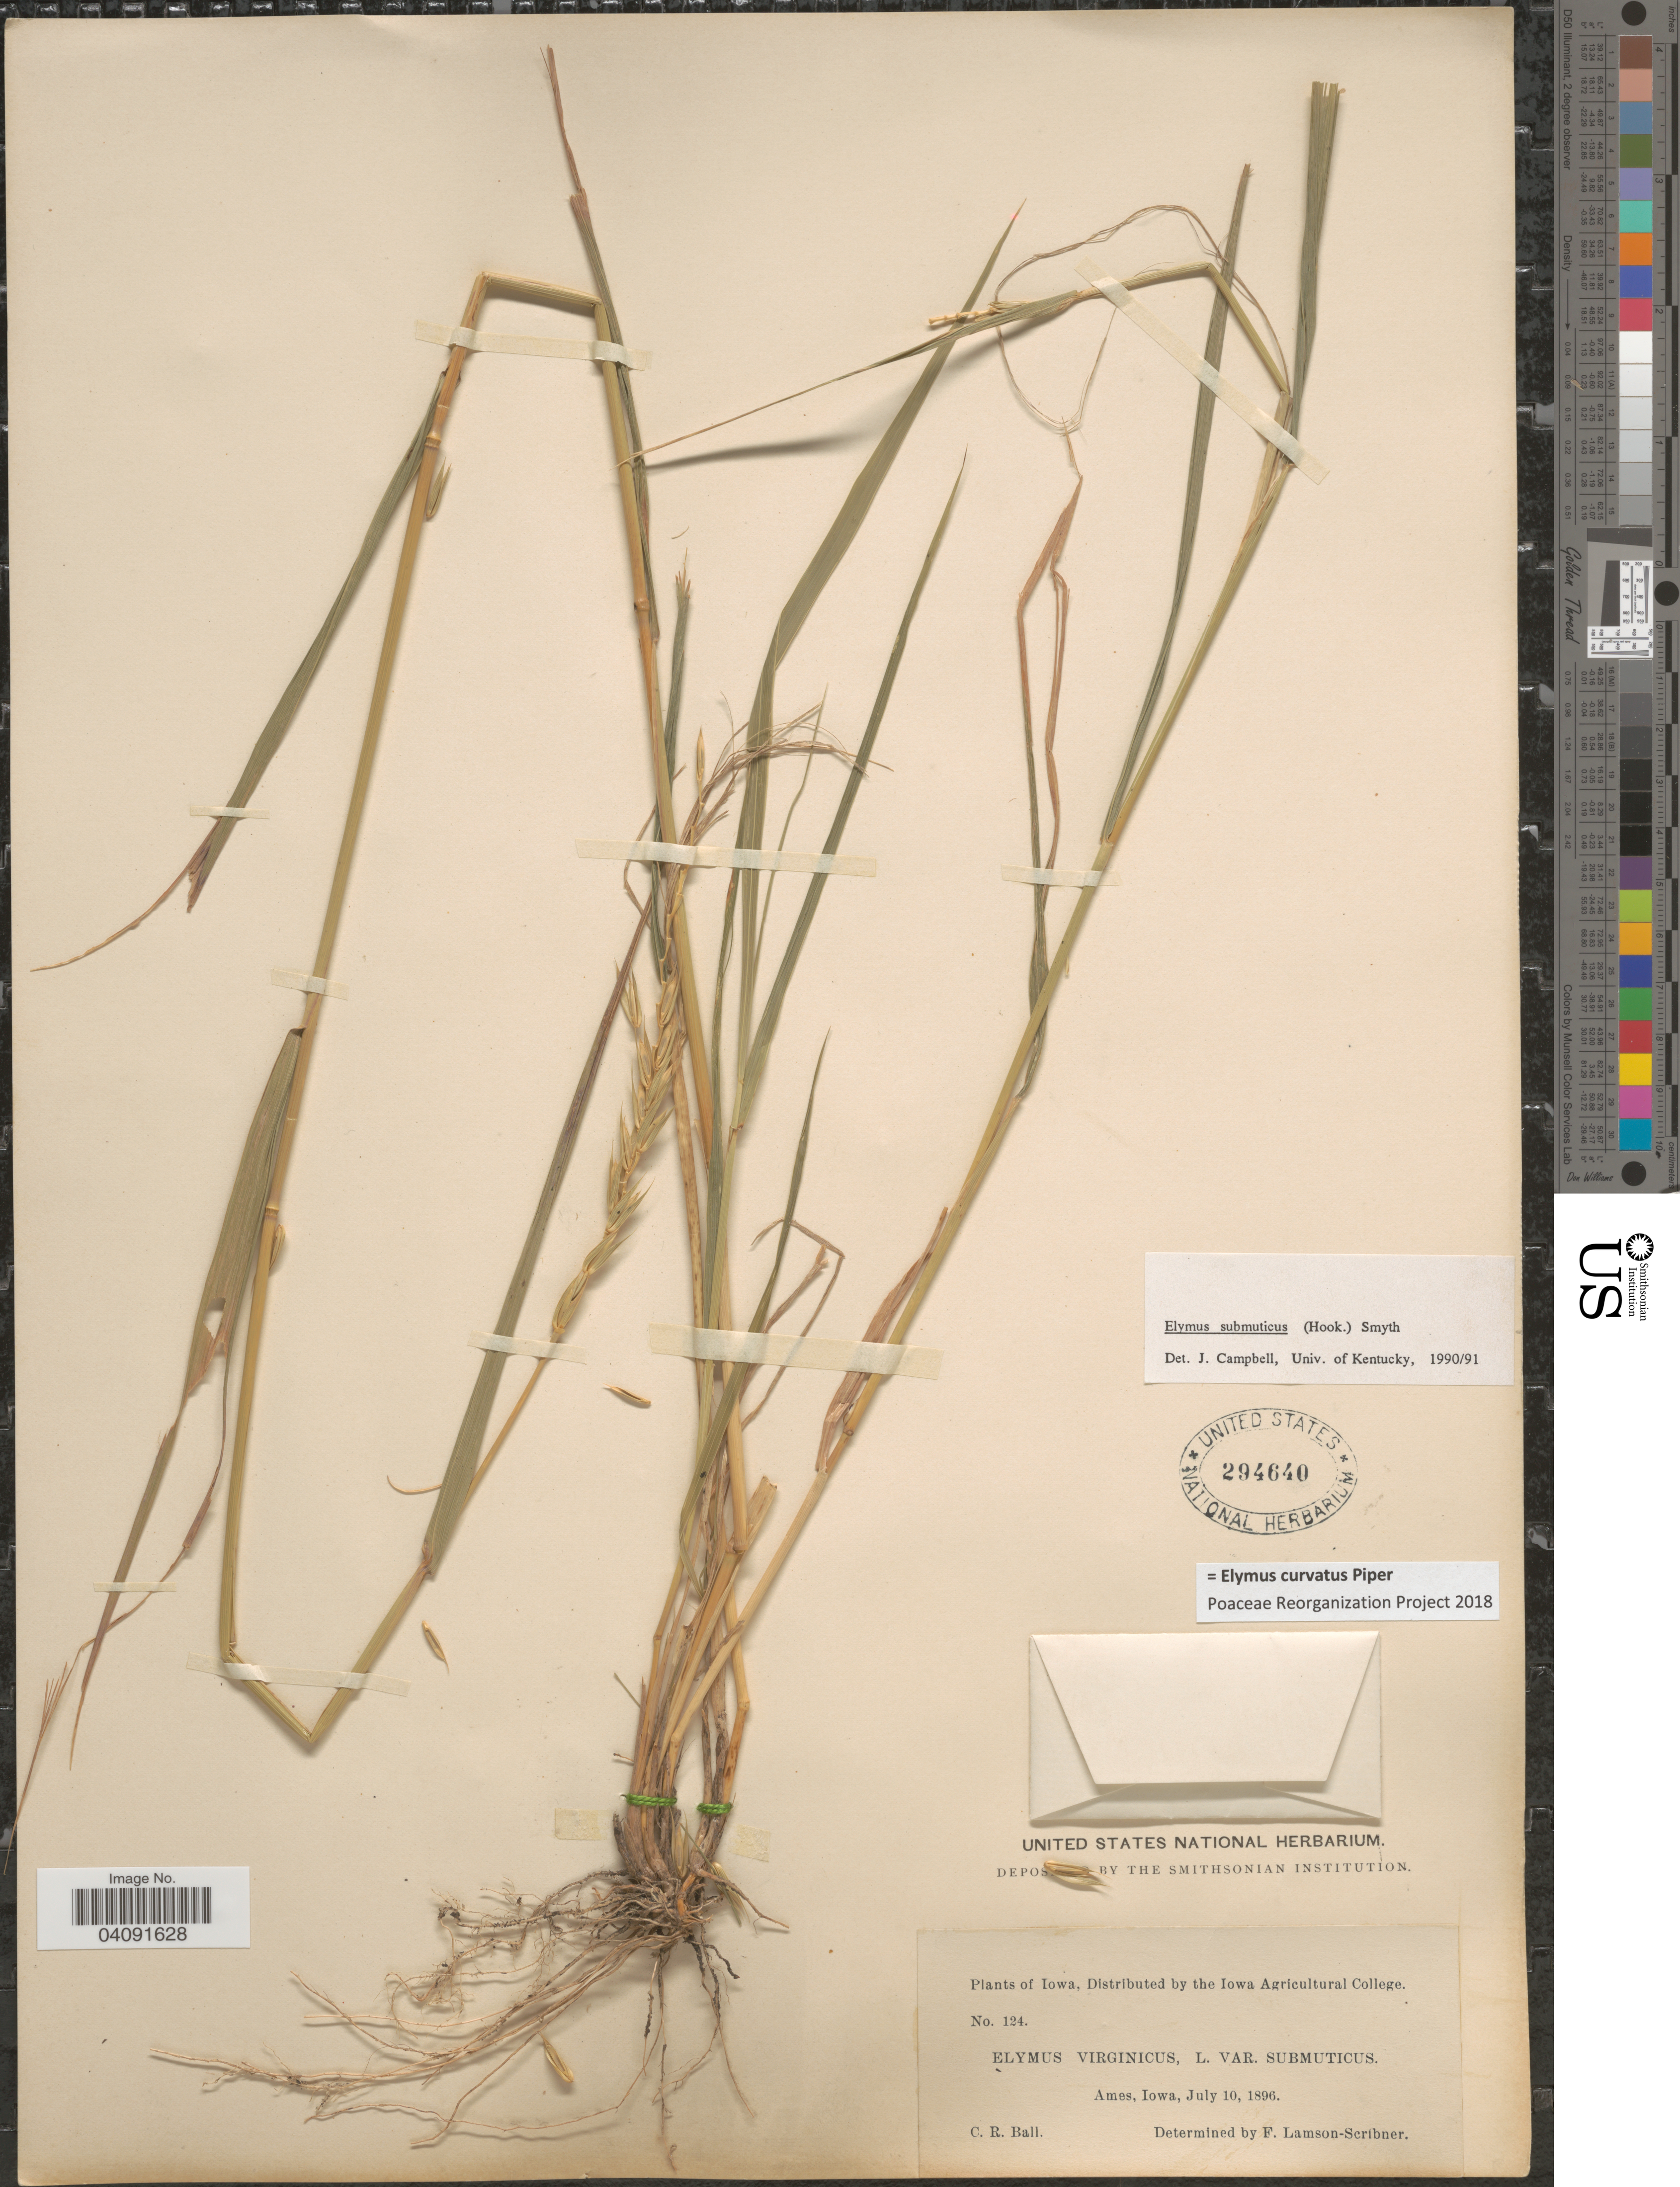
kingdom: Plantae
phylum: Tracheophyta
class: Liliopsida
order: Poales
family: Poaceae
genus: Elymus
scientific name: Elymus donianus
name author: (F.B. White) Á. Löve & D. Löve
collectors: C. R. Ball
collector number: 124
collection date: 1896-07-10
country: United States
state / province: Iowa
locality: Ames.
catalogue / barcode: US 294640